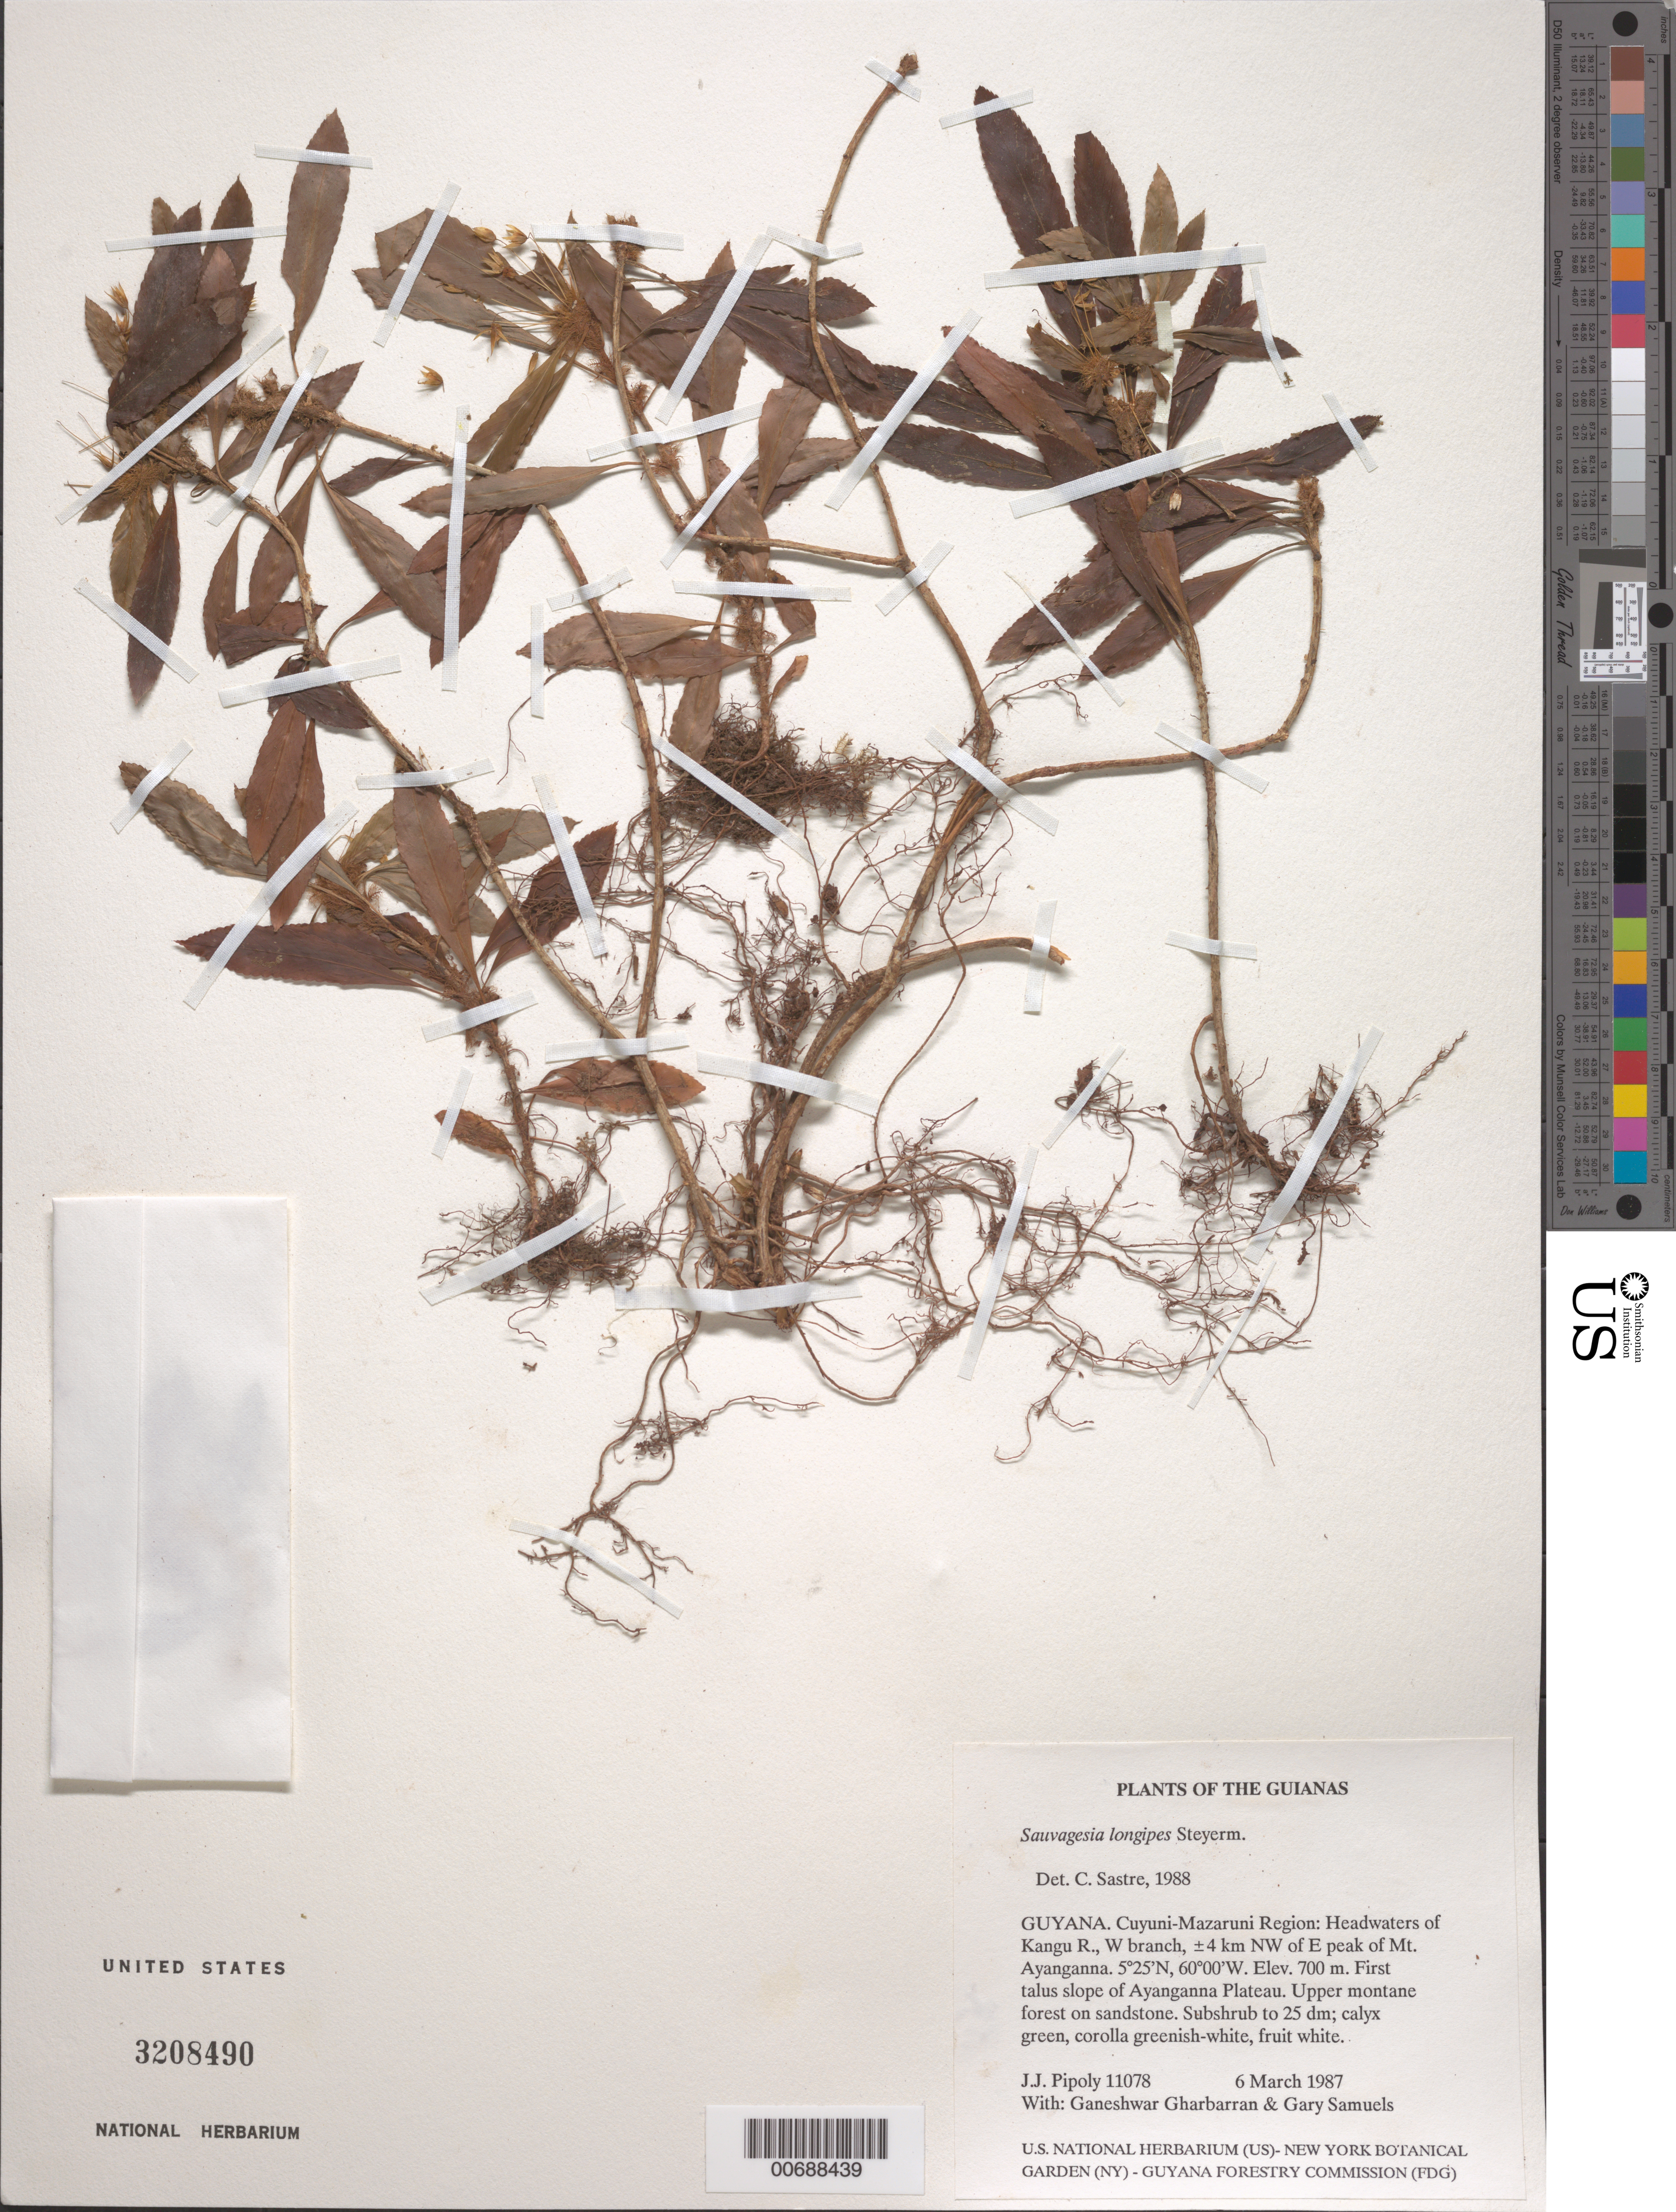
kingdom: Plantae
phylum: Tracheophyta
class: Magnoliopsida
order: Malpighiales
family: Ochnaceae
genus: Sauvagesia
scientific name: Sauvagesia longipes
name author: Steyerm.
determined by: Sastre, C. H. L.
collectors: J. J. Pipoly, G. Gharbarran & G. Samuels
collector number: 11078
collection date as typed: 6 March 1987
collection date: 1987-03-06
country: Guyana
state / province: Cuyuni-Mazaruni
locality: Headwaters of Kangu R., W branch; ±4 km NW of E peak of Mt. Ayanganna. First talus slope of plateau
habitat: Upper montane forest on sandstone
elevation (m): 700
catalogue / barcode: US 3208490